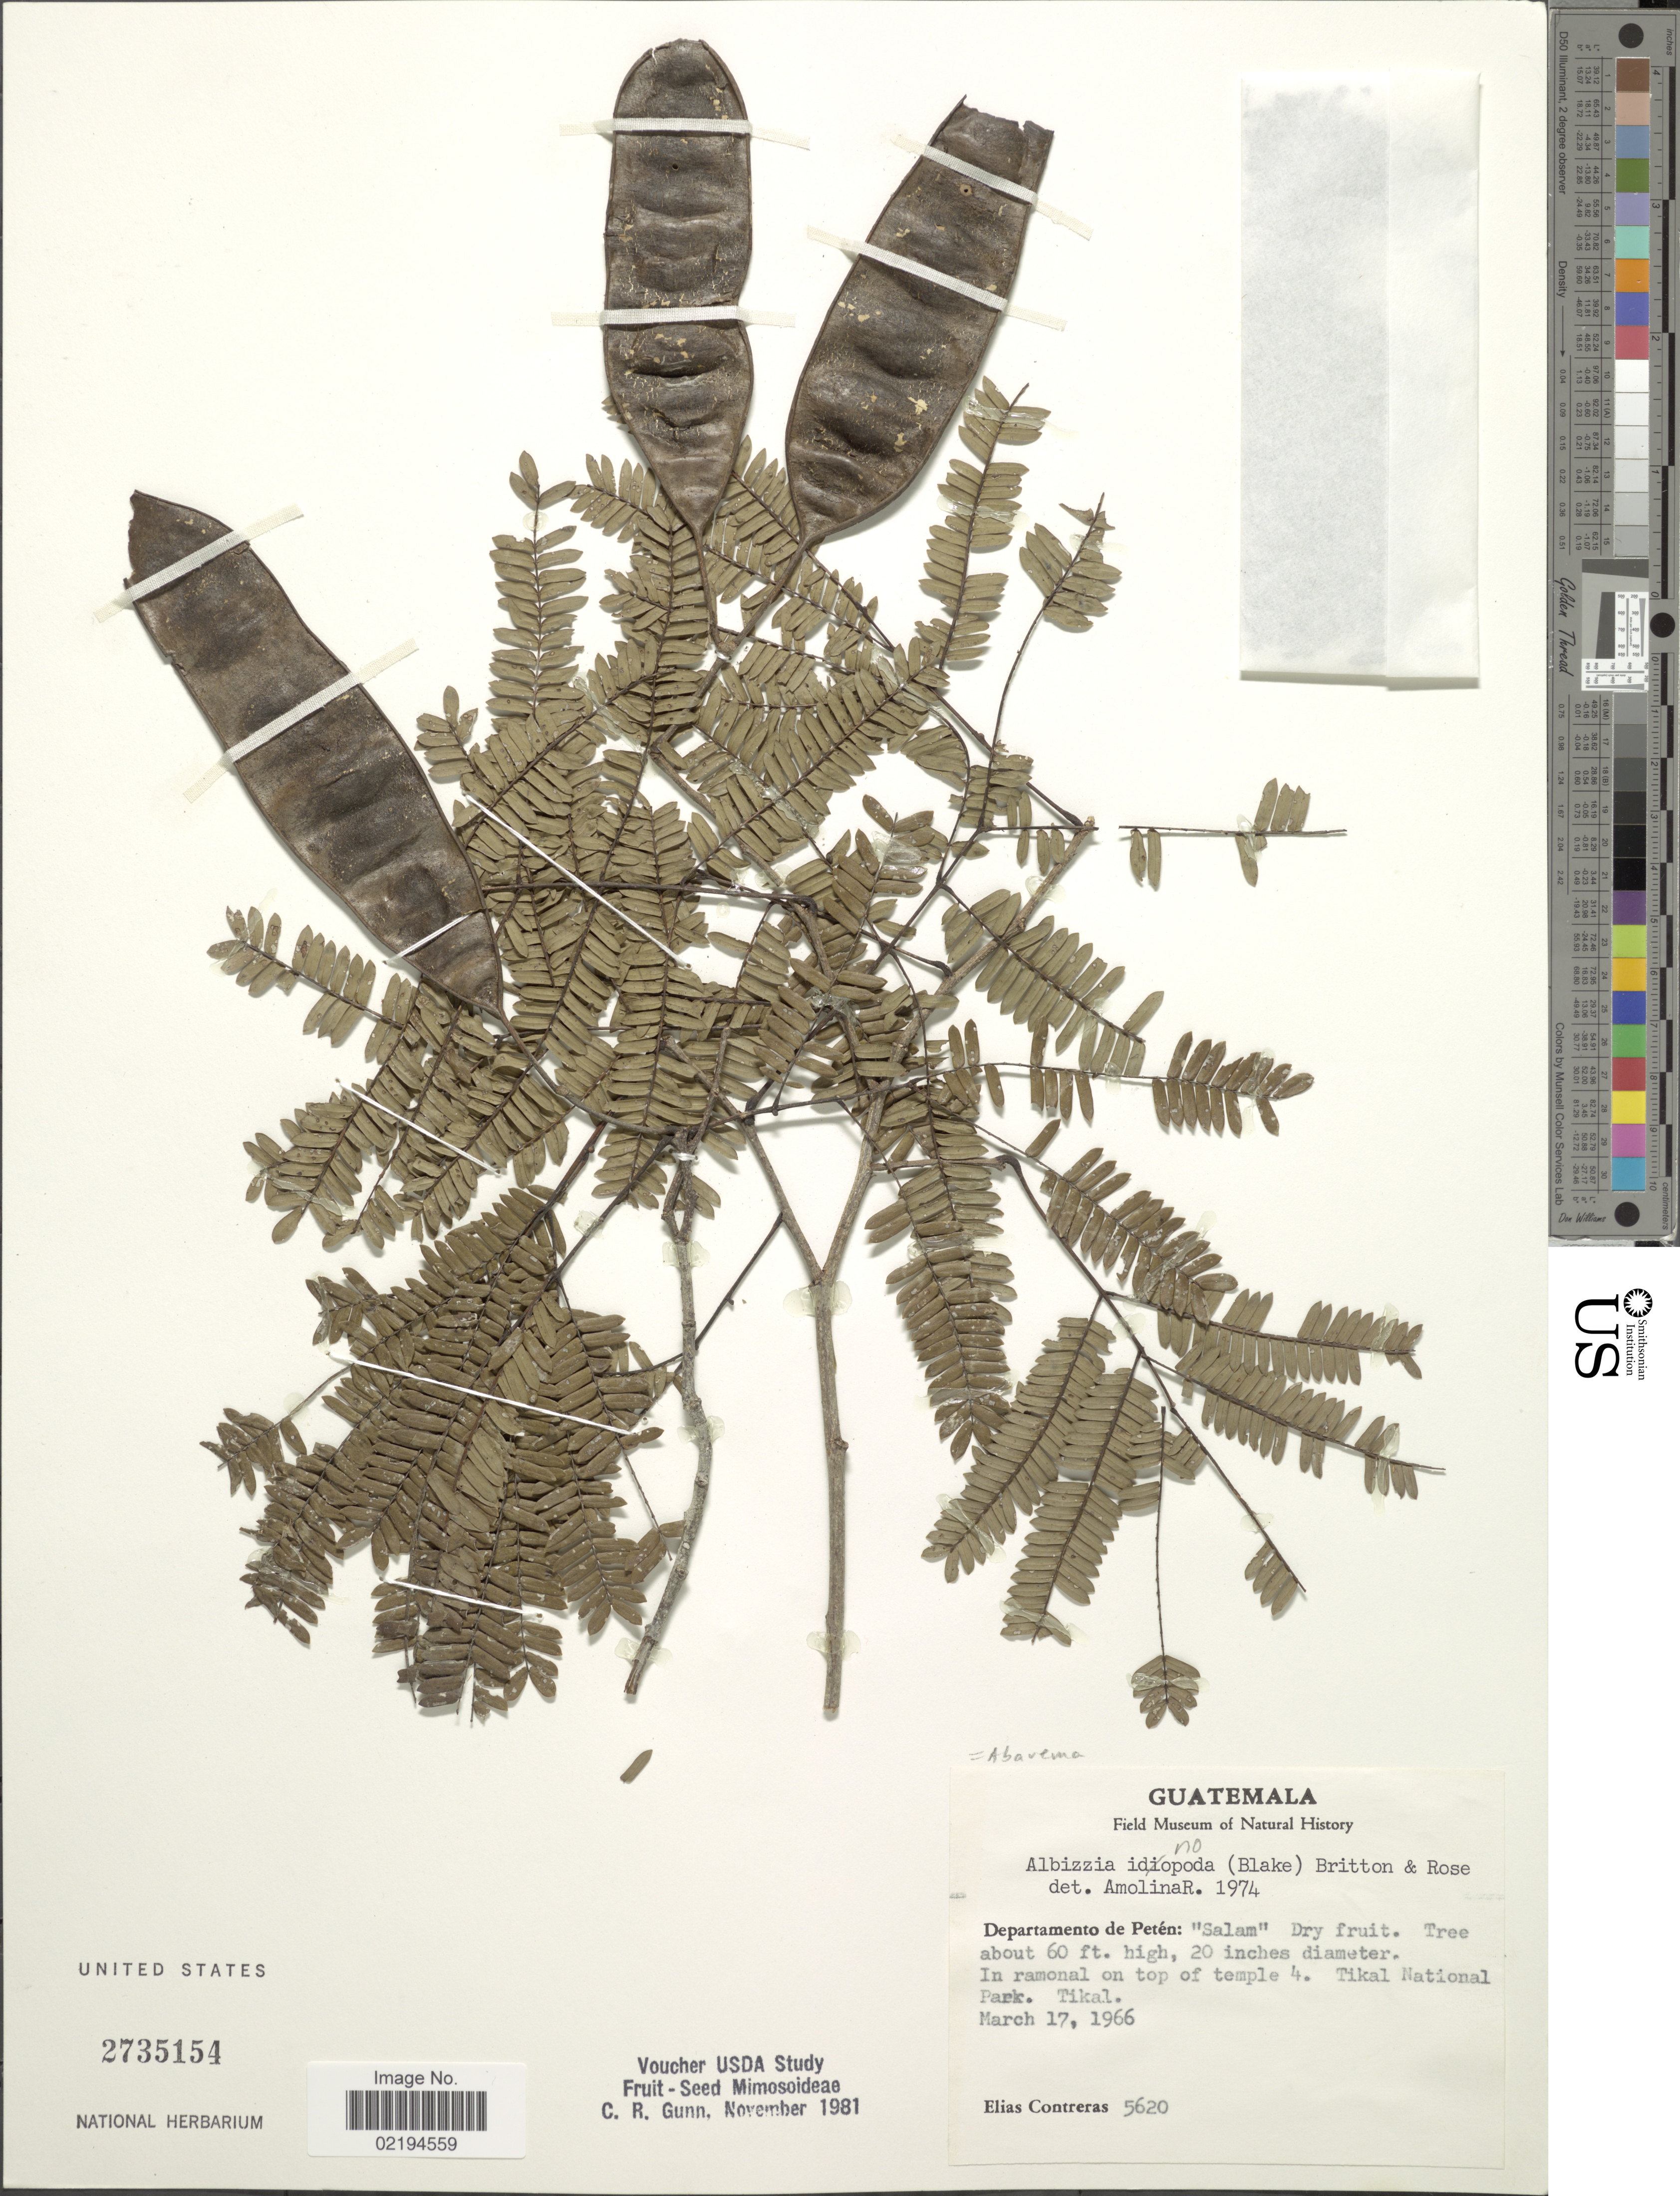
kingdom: Plantae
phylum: Tracheophyta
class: Magnoliopsida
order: Fabales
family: Fabaceae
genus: Albizia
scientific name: Albizia sp.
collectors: E. Contreras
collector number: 5620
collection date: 1966-03-17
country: Guatemala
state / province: El Petén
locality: Salam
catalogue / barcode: US 2735154